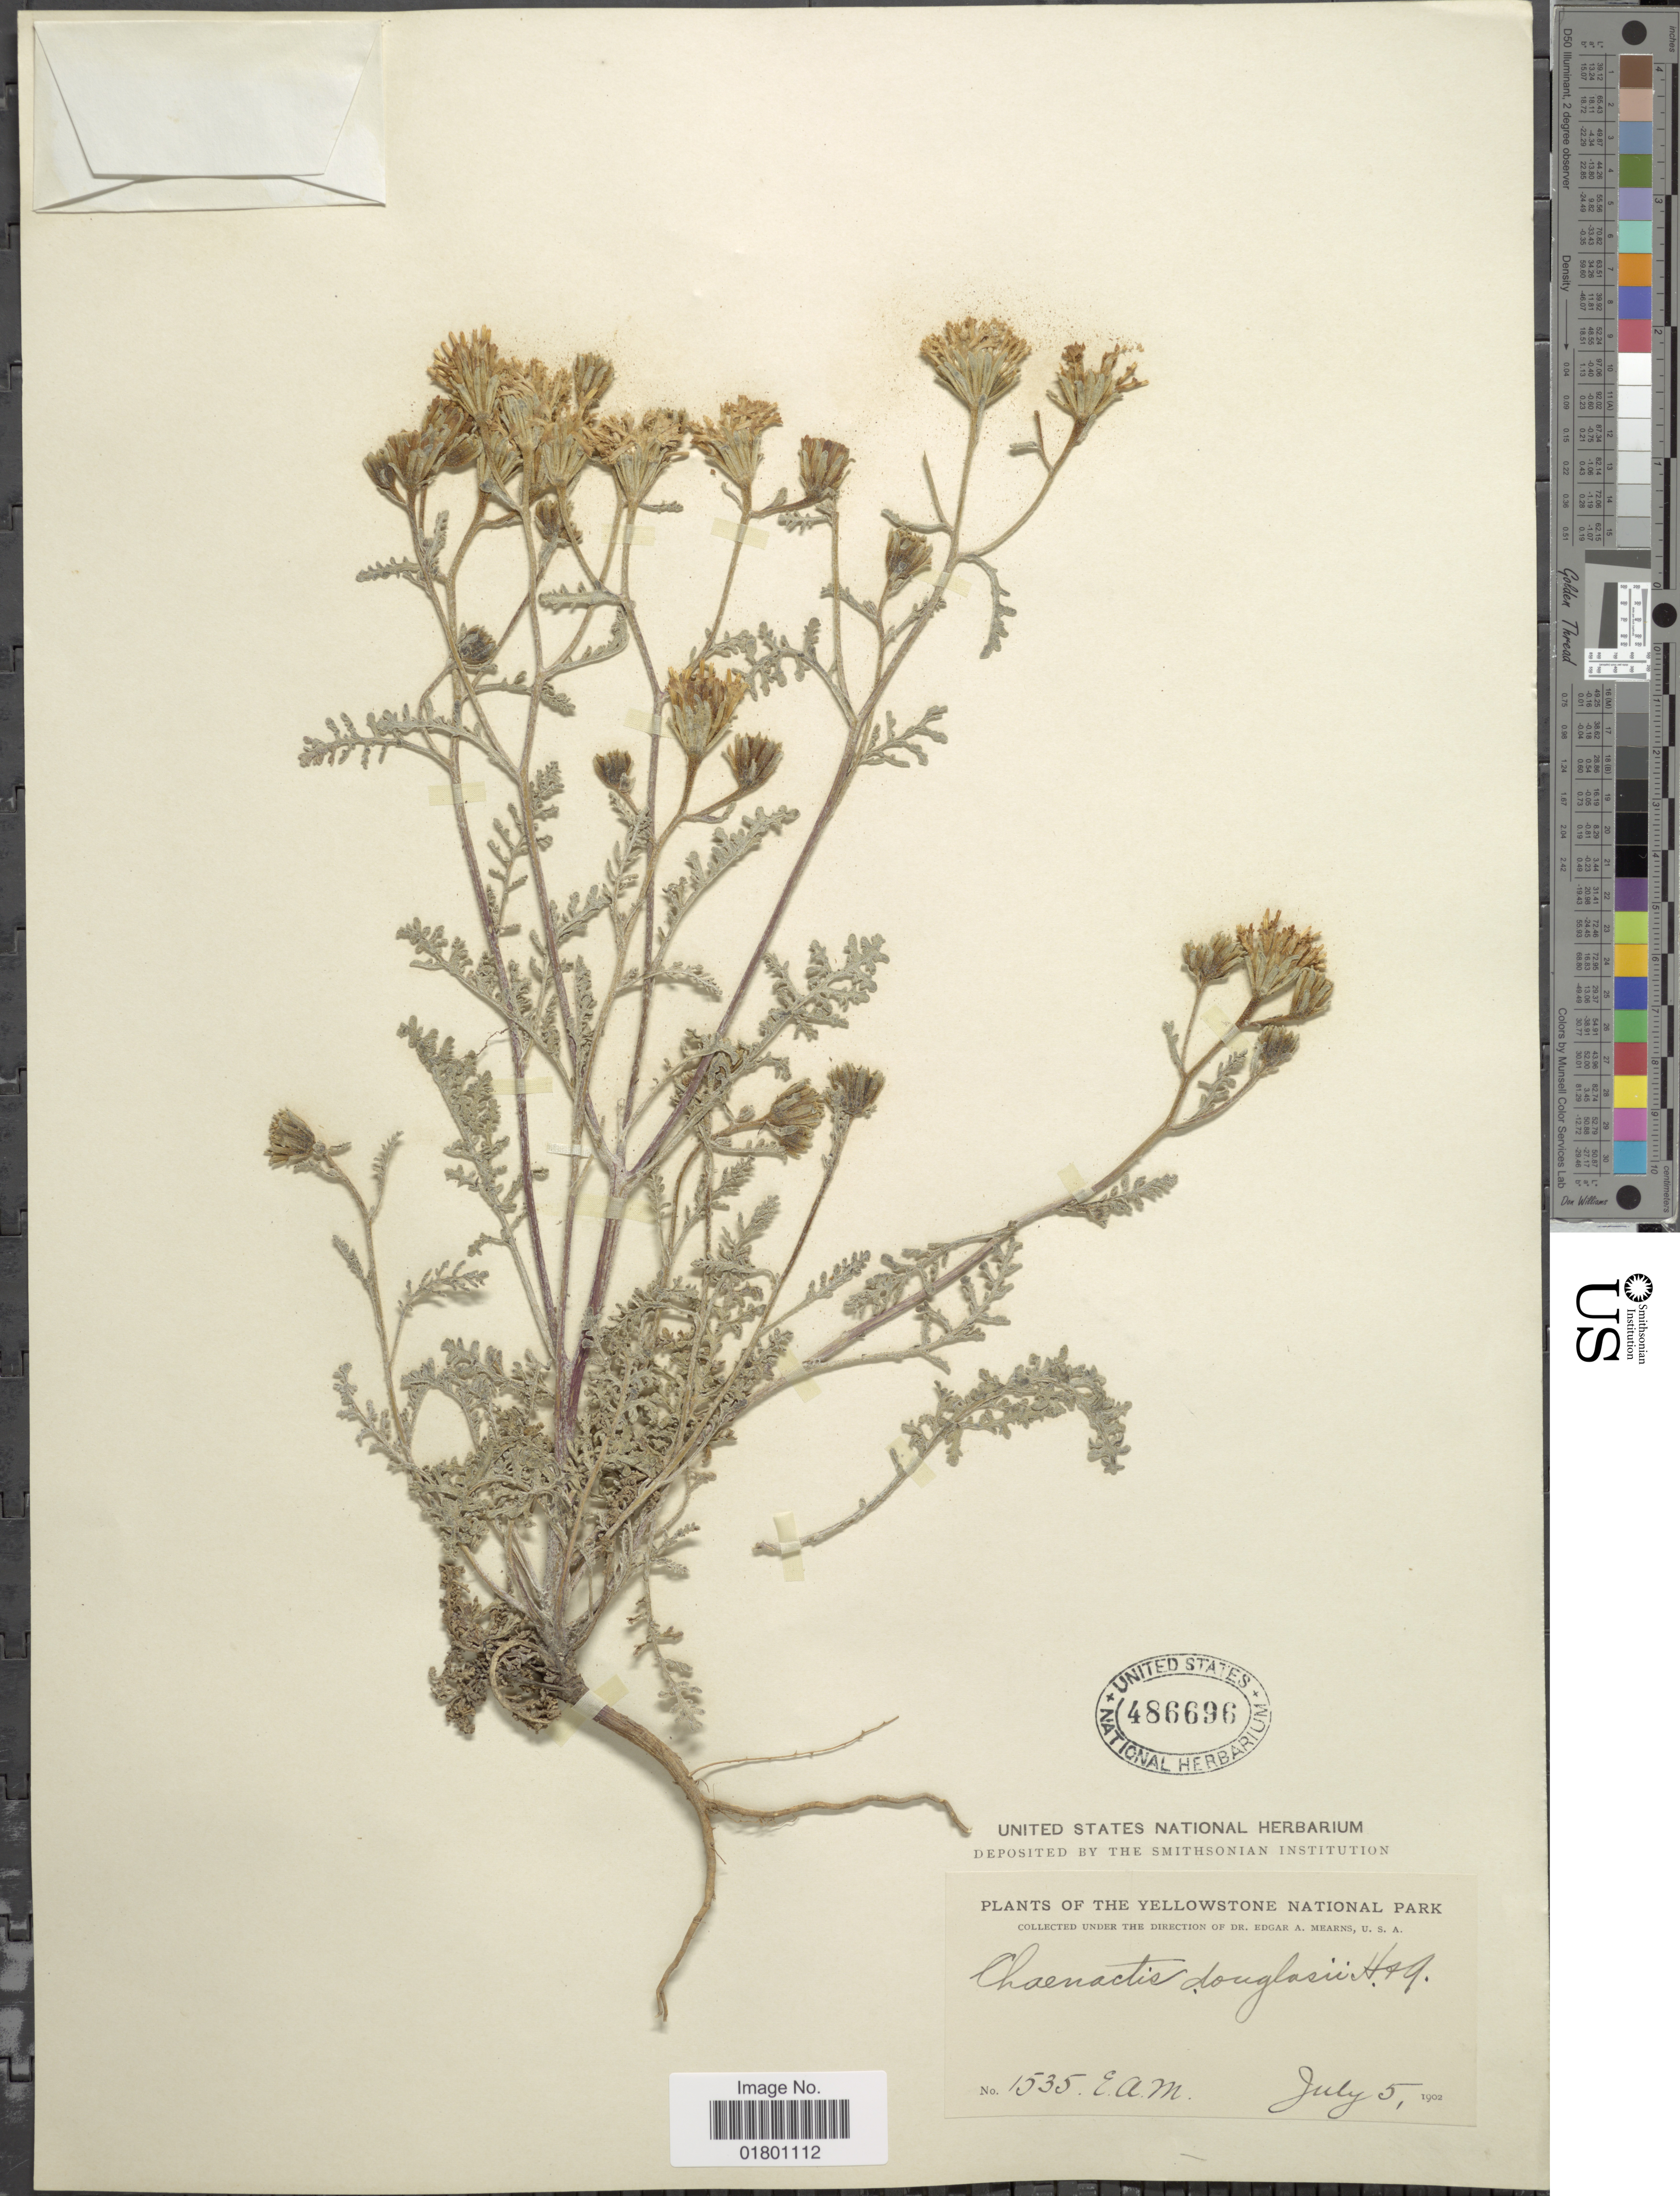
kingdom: Plantae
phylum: Tracheophyta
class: Magnoliopsida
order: Asterales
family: Asteraceae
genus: Chaenactis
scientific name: Chaenactis douglasii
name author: Hook. & Arn.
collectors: E. A. Mearns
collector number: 1535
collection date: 1902-07-05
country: United States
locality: Yellowstone National Park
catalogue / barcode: US 486696